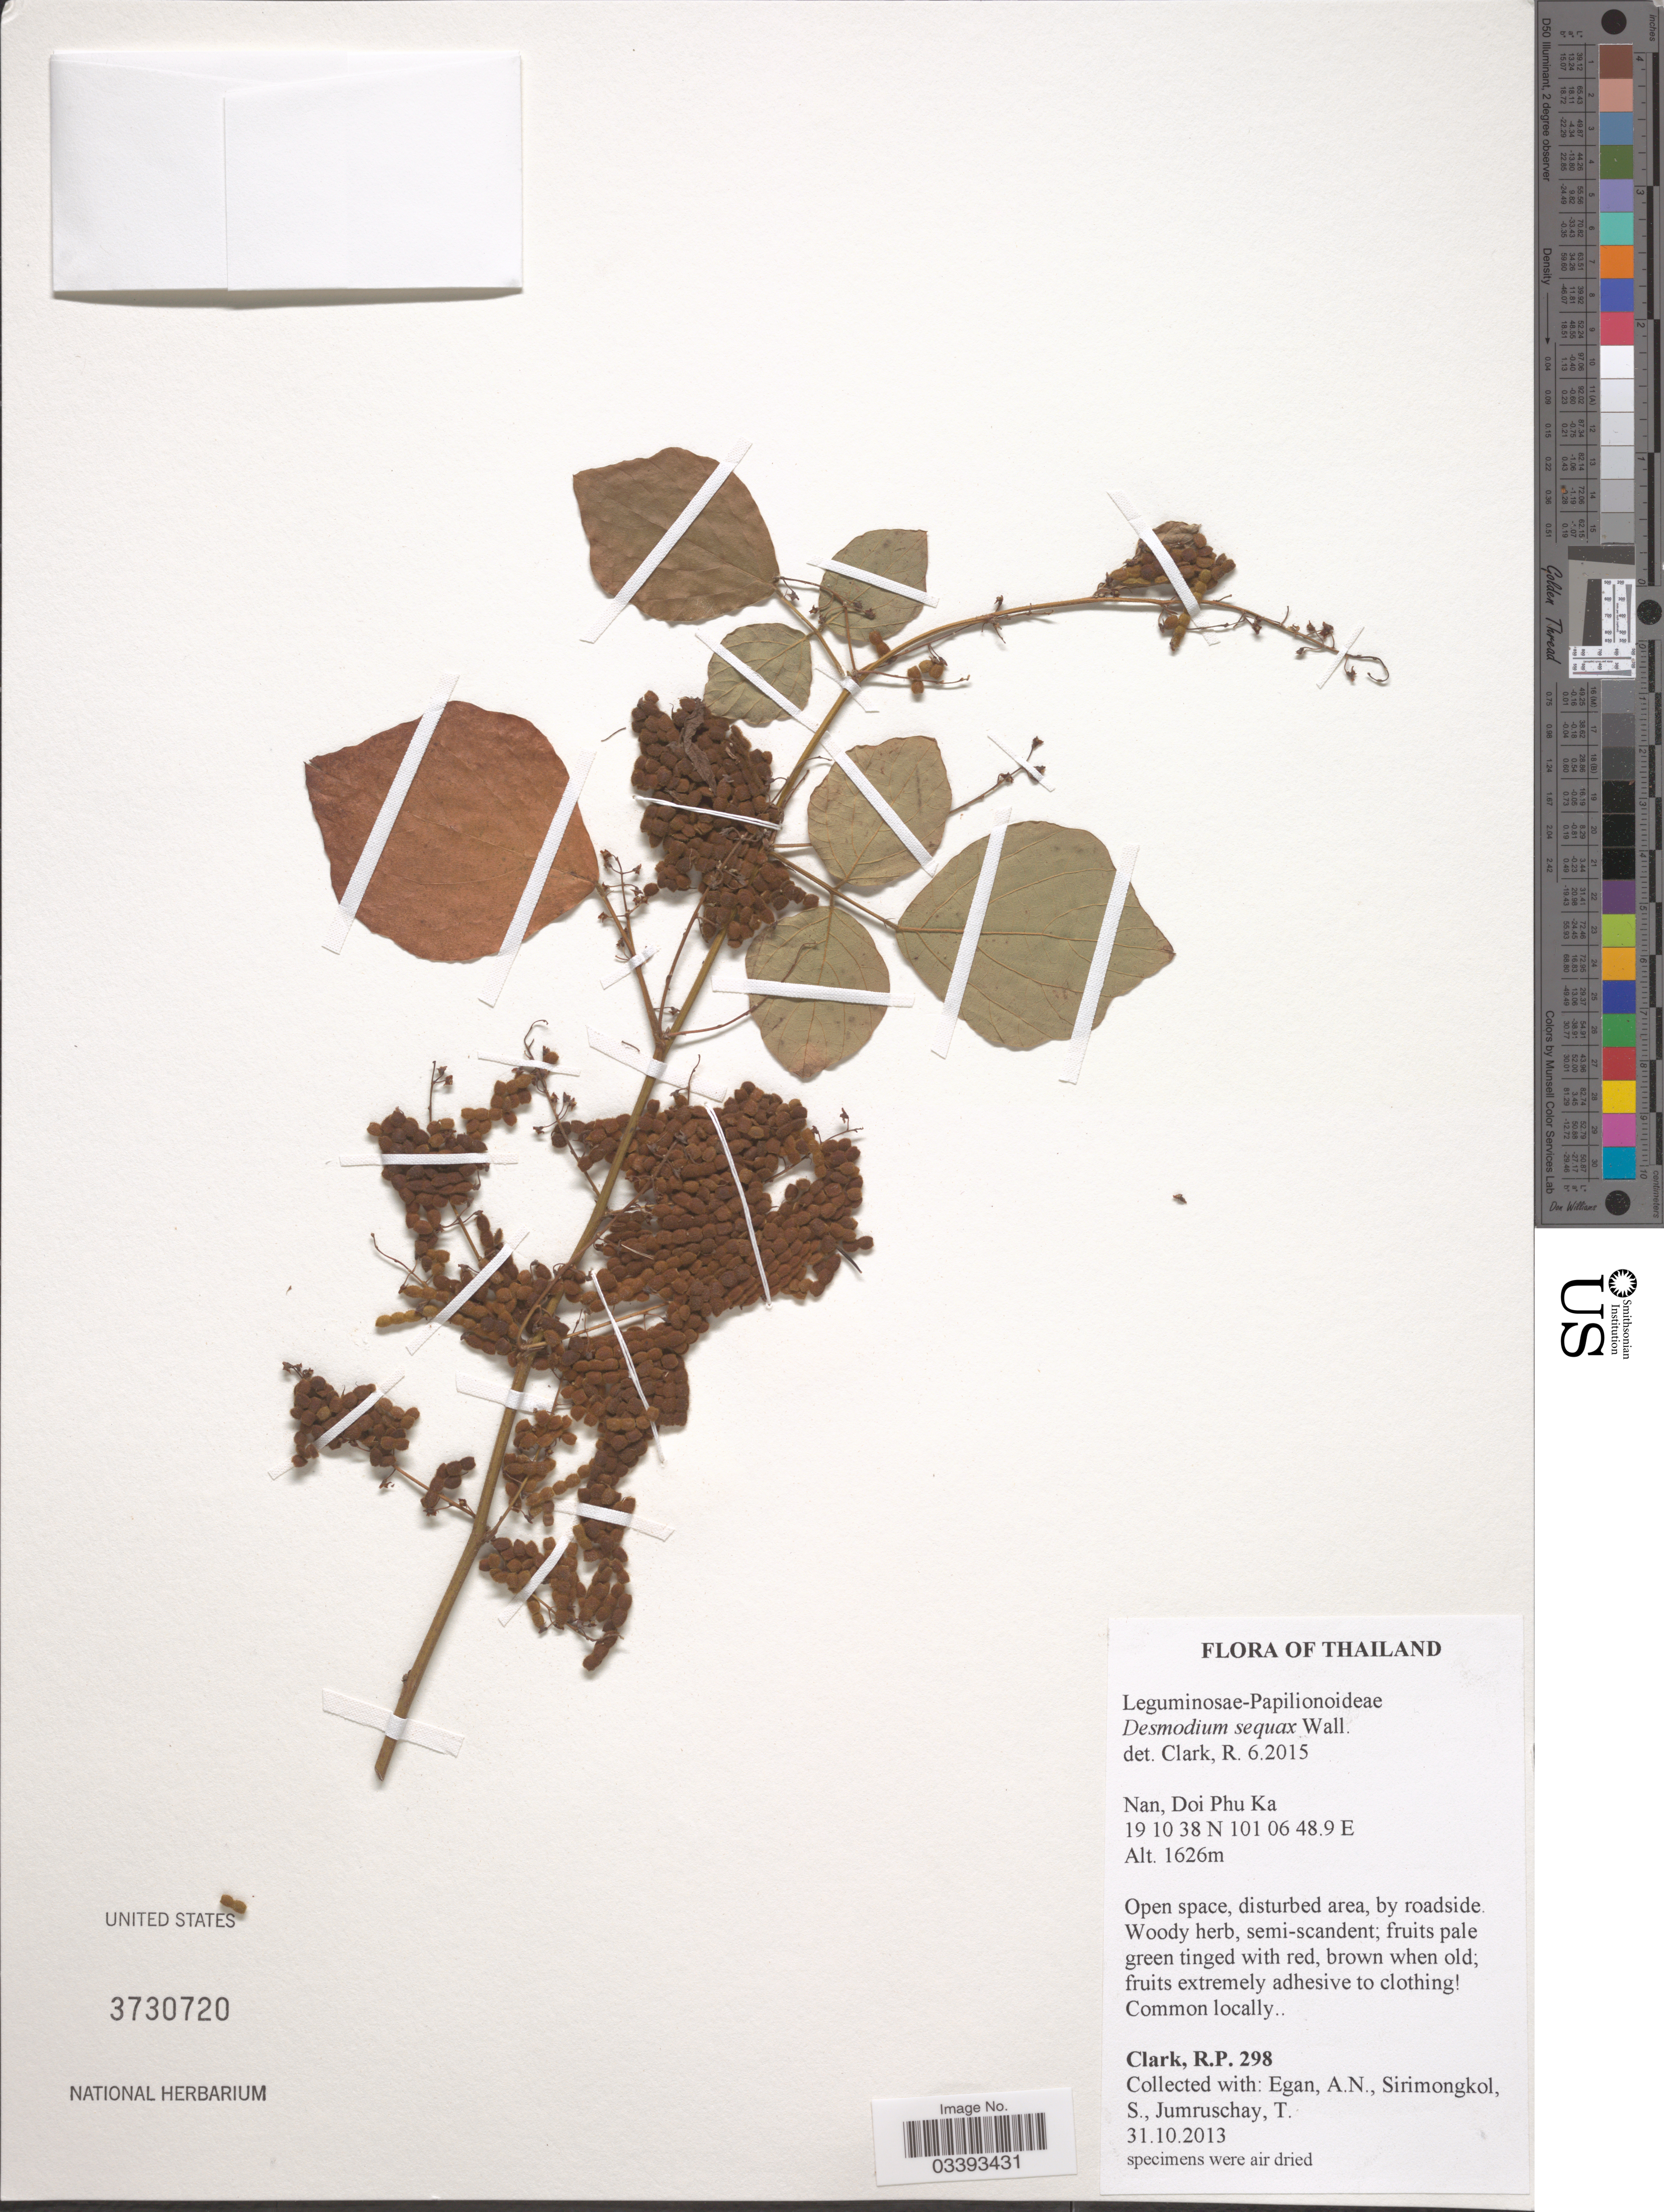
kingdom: Plantae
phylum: Tracheophyta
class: Magnoliopsida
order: Fabales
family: Fabaceae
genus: Puhuaea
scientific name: Puhuaea sequax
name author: (Wall.) H. Ohashi & K. Ohashi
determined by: Strong, Mark T., (BOT), Smithsonian Institution - National Museum of Natural History (UNITED STATES)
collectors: R. P. Clark, A. N. Egan, S. Sirimongkol & T. Jumruschay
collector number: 298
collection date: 2013-10-31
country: Thailand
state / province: Nan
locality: Doi Phu Ka.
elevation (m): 1626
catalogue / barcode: US 3730720